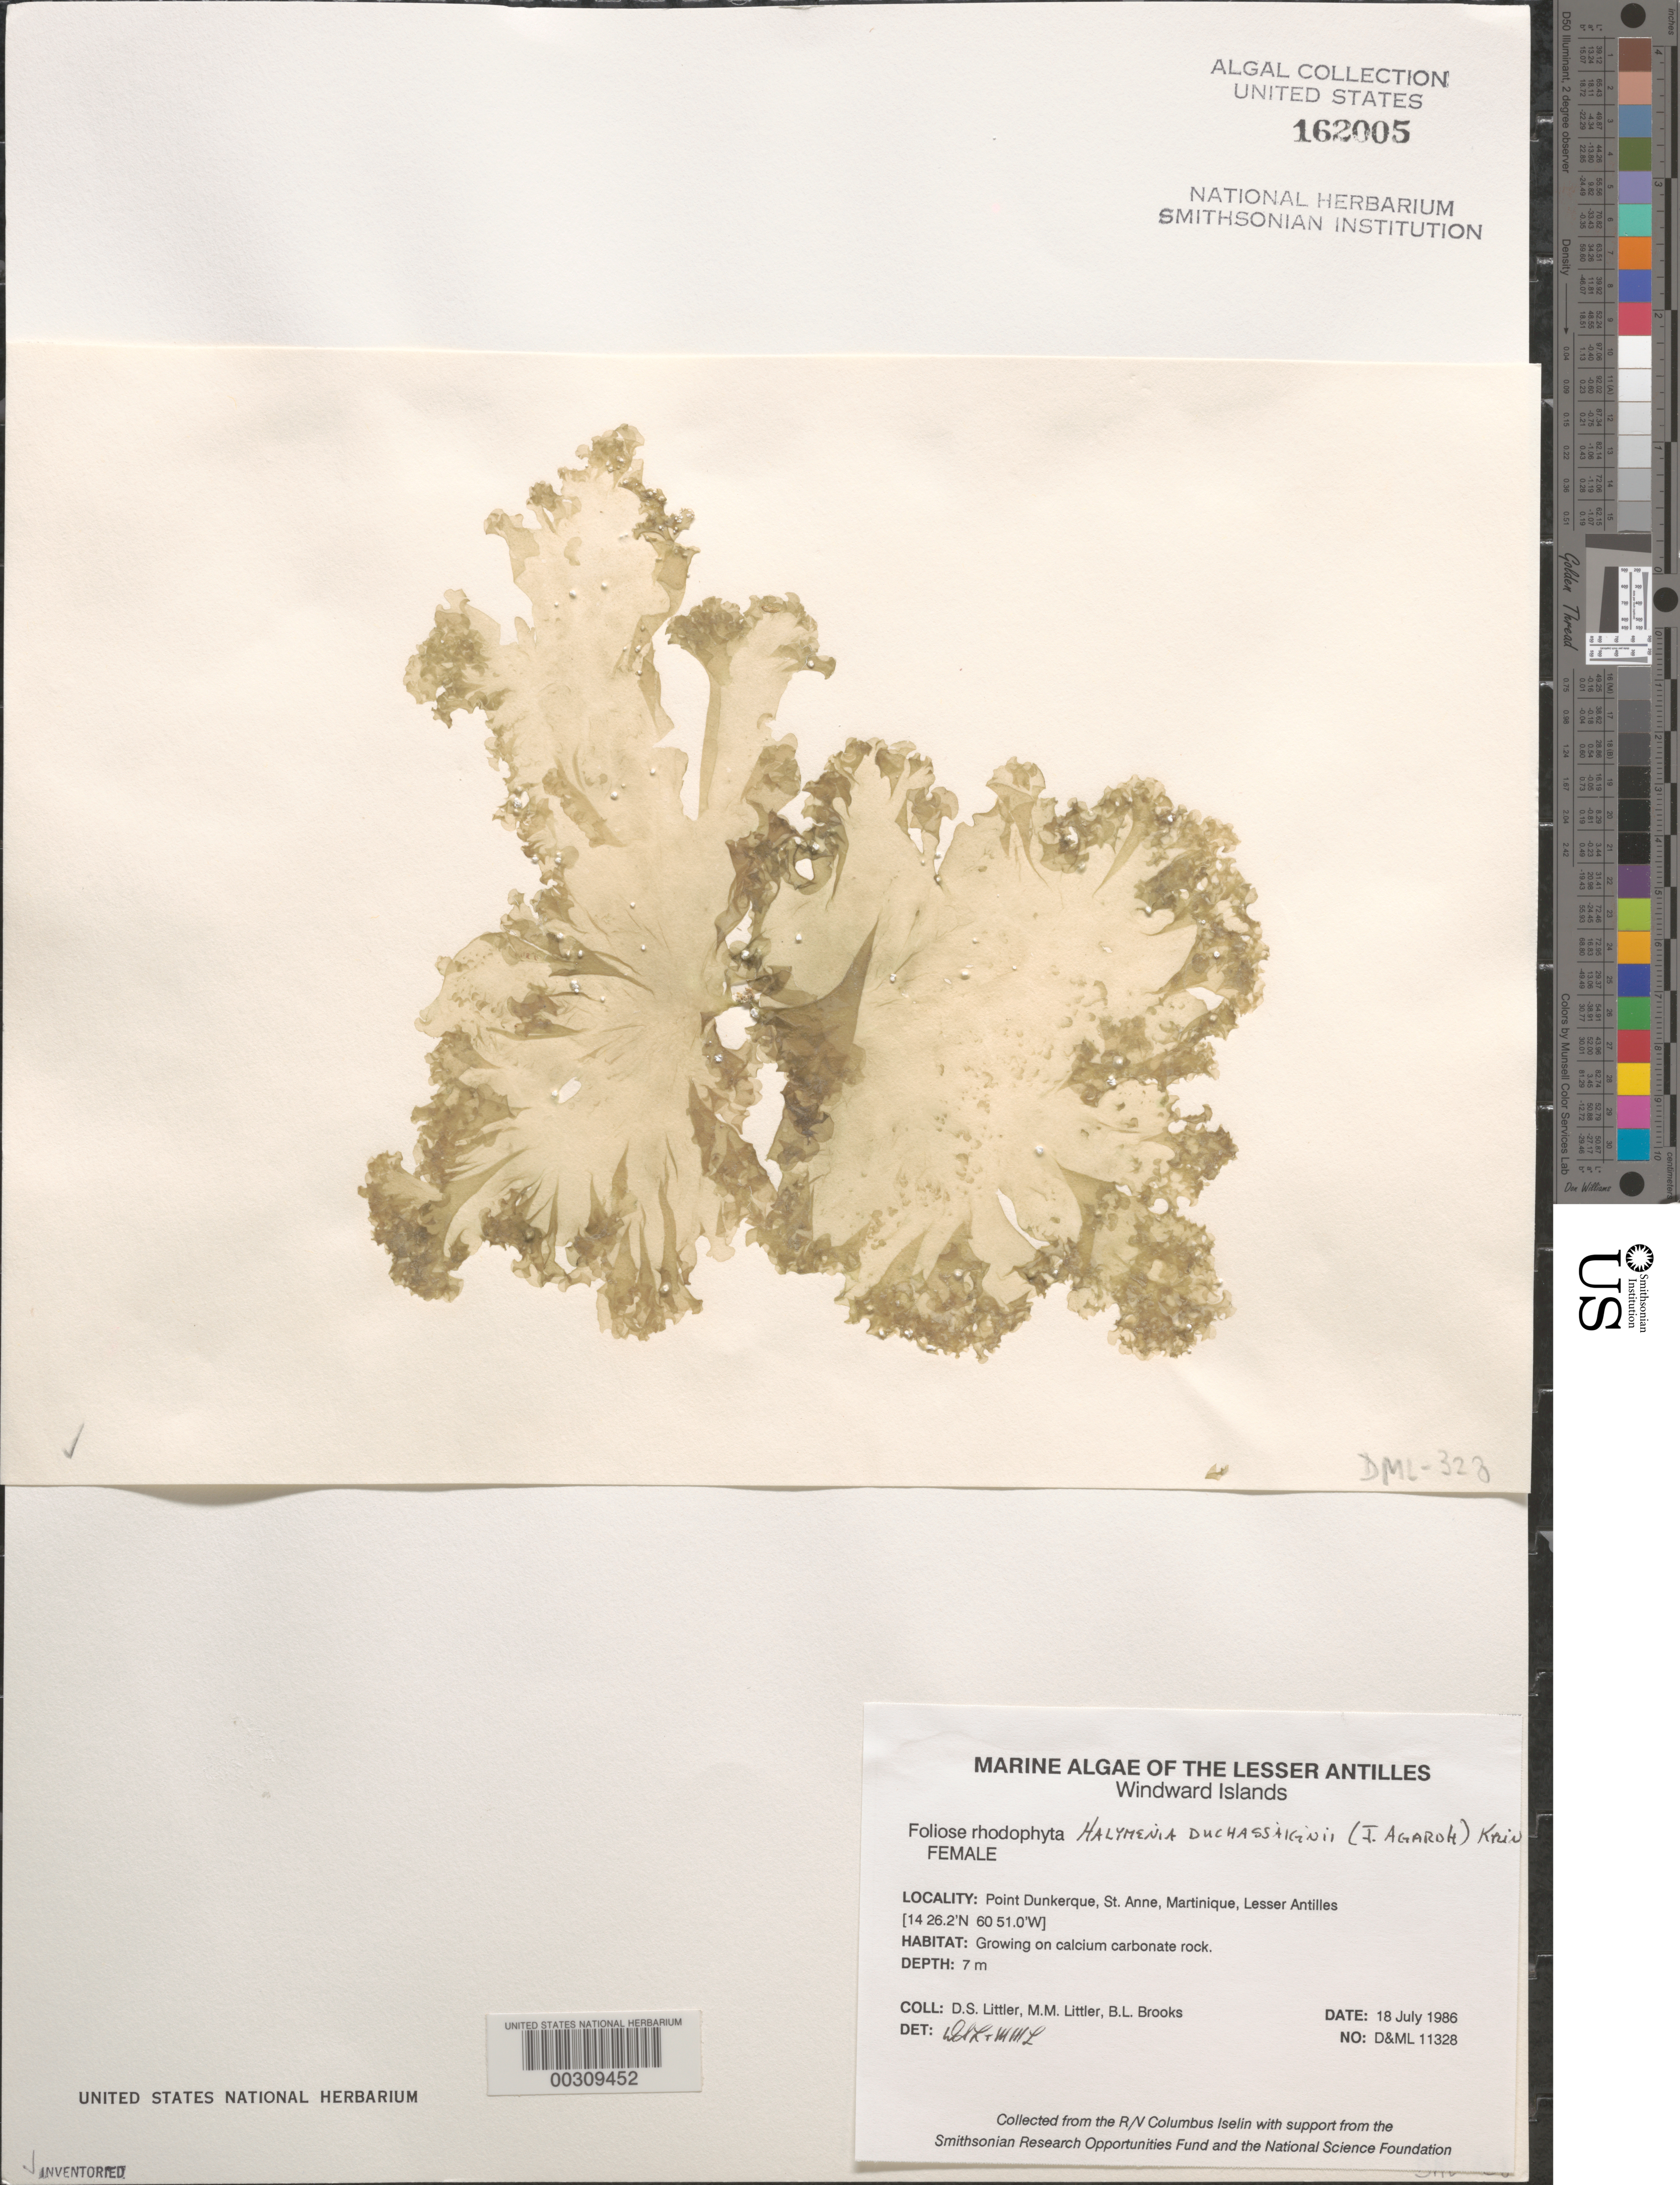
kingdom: Plantae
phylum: Rhodophyta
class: Florideophyceae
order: Halymeniales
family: Halymeniaceae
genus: Halymenia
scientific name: Halymenia duchassaignii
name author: (J. Agardh) Kylin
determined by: Littler, D. S.; Littler, M. M.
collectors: D. S. Littler, M. M. Littler & B. Brooks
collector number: D&ML 11328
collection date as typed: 18 Jul 1986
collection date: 1986-07-18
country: Martinique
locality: Pointe Dunkerque, St. Anne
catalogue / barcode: US 162005